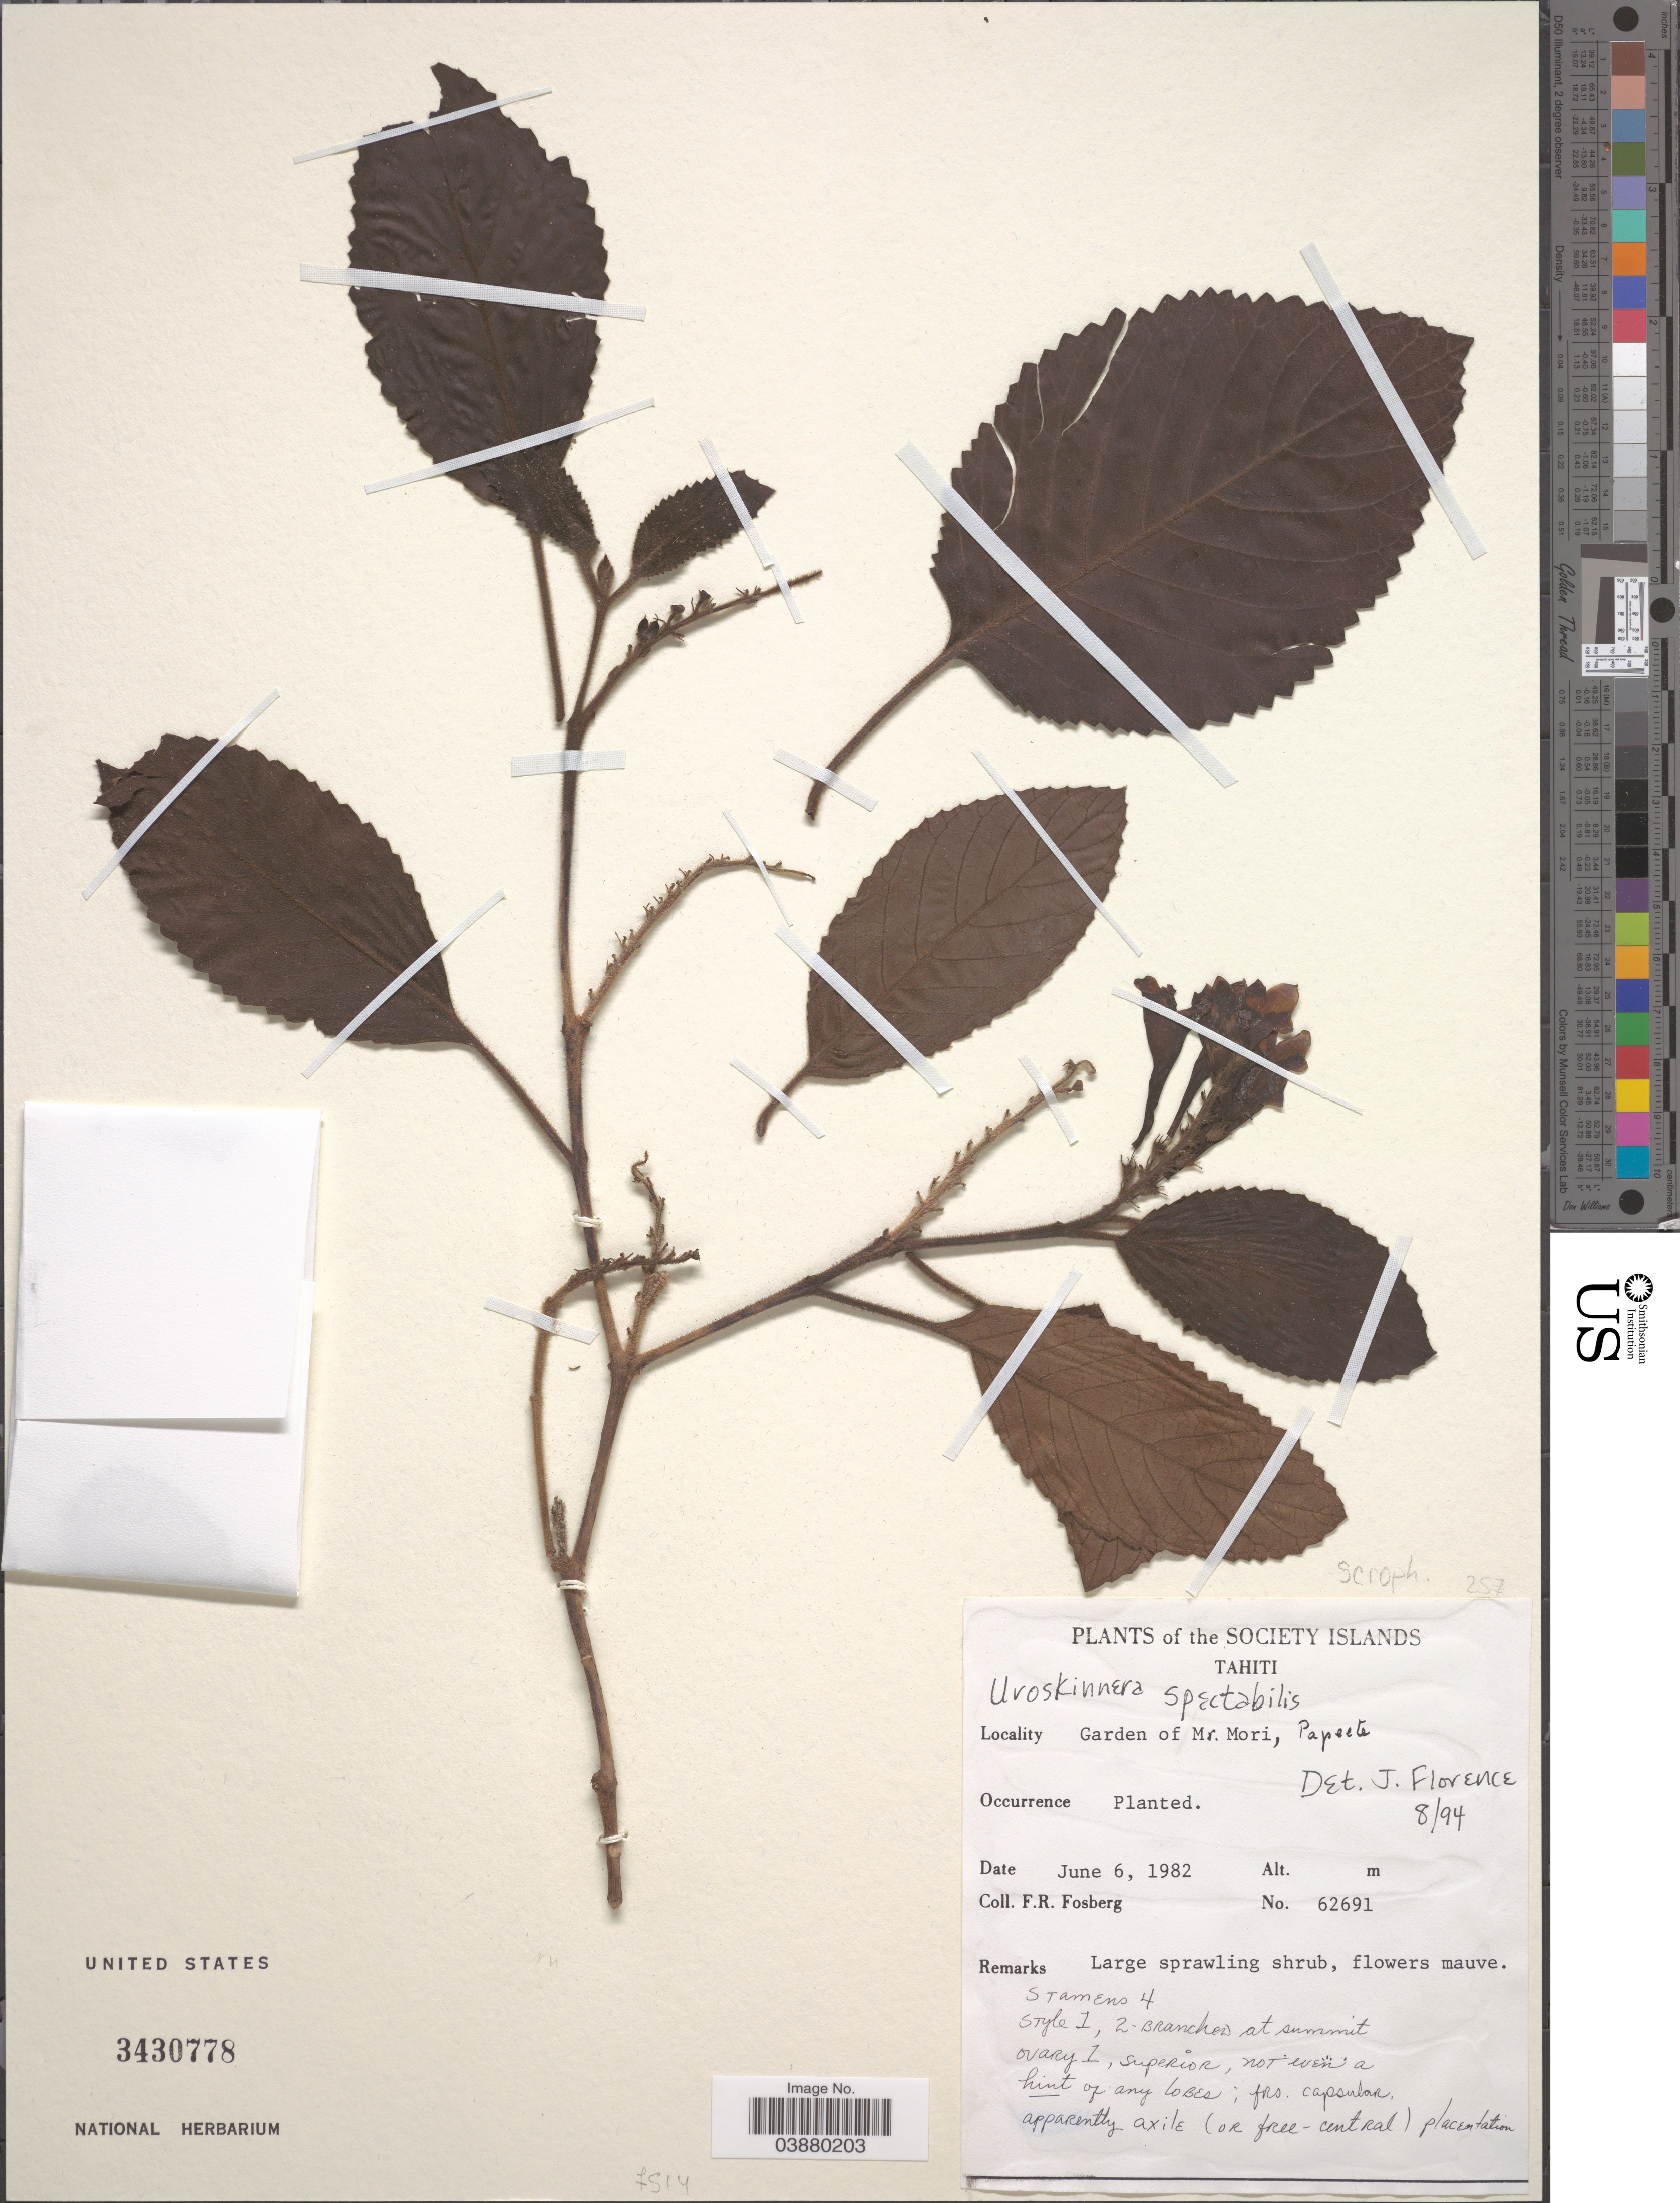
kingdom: Plantae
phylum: Tracheophyta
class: Magnoliopsida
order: Lamiales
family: Plantaginaceae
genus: Uroskinnera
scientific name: Uroskinnera spectabilis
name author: Lindl.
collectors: F. R. Fosberg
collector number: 62691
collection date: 1982-06-06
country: French Polynesia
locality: The Society Islands, Tahiti. Garden of Mr. Mori, Papeete.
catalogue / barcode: US 3430778